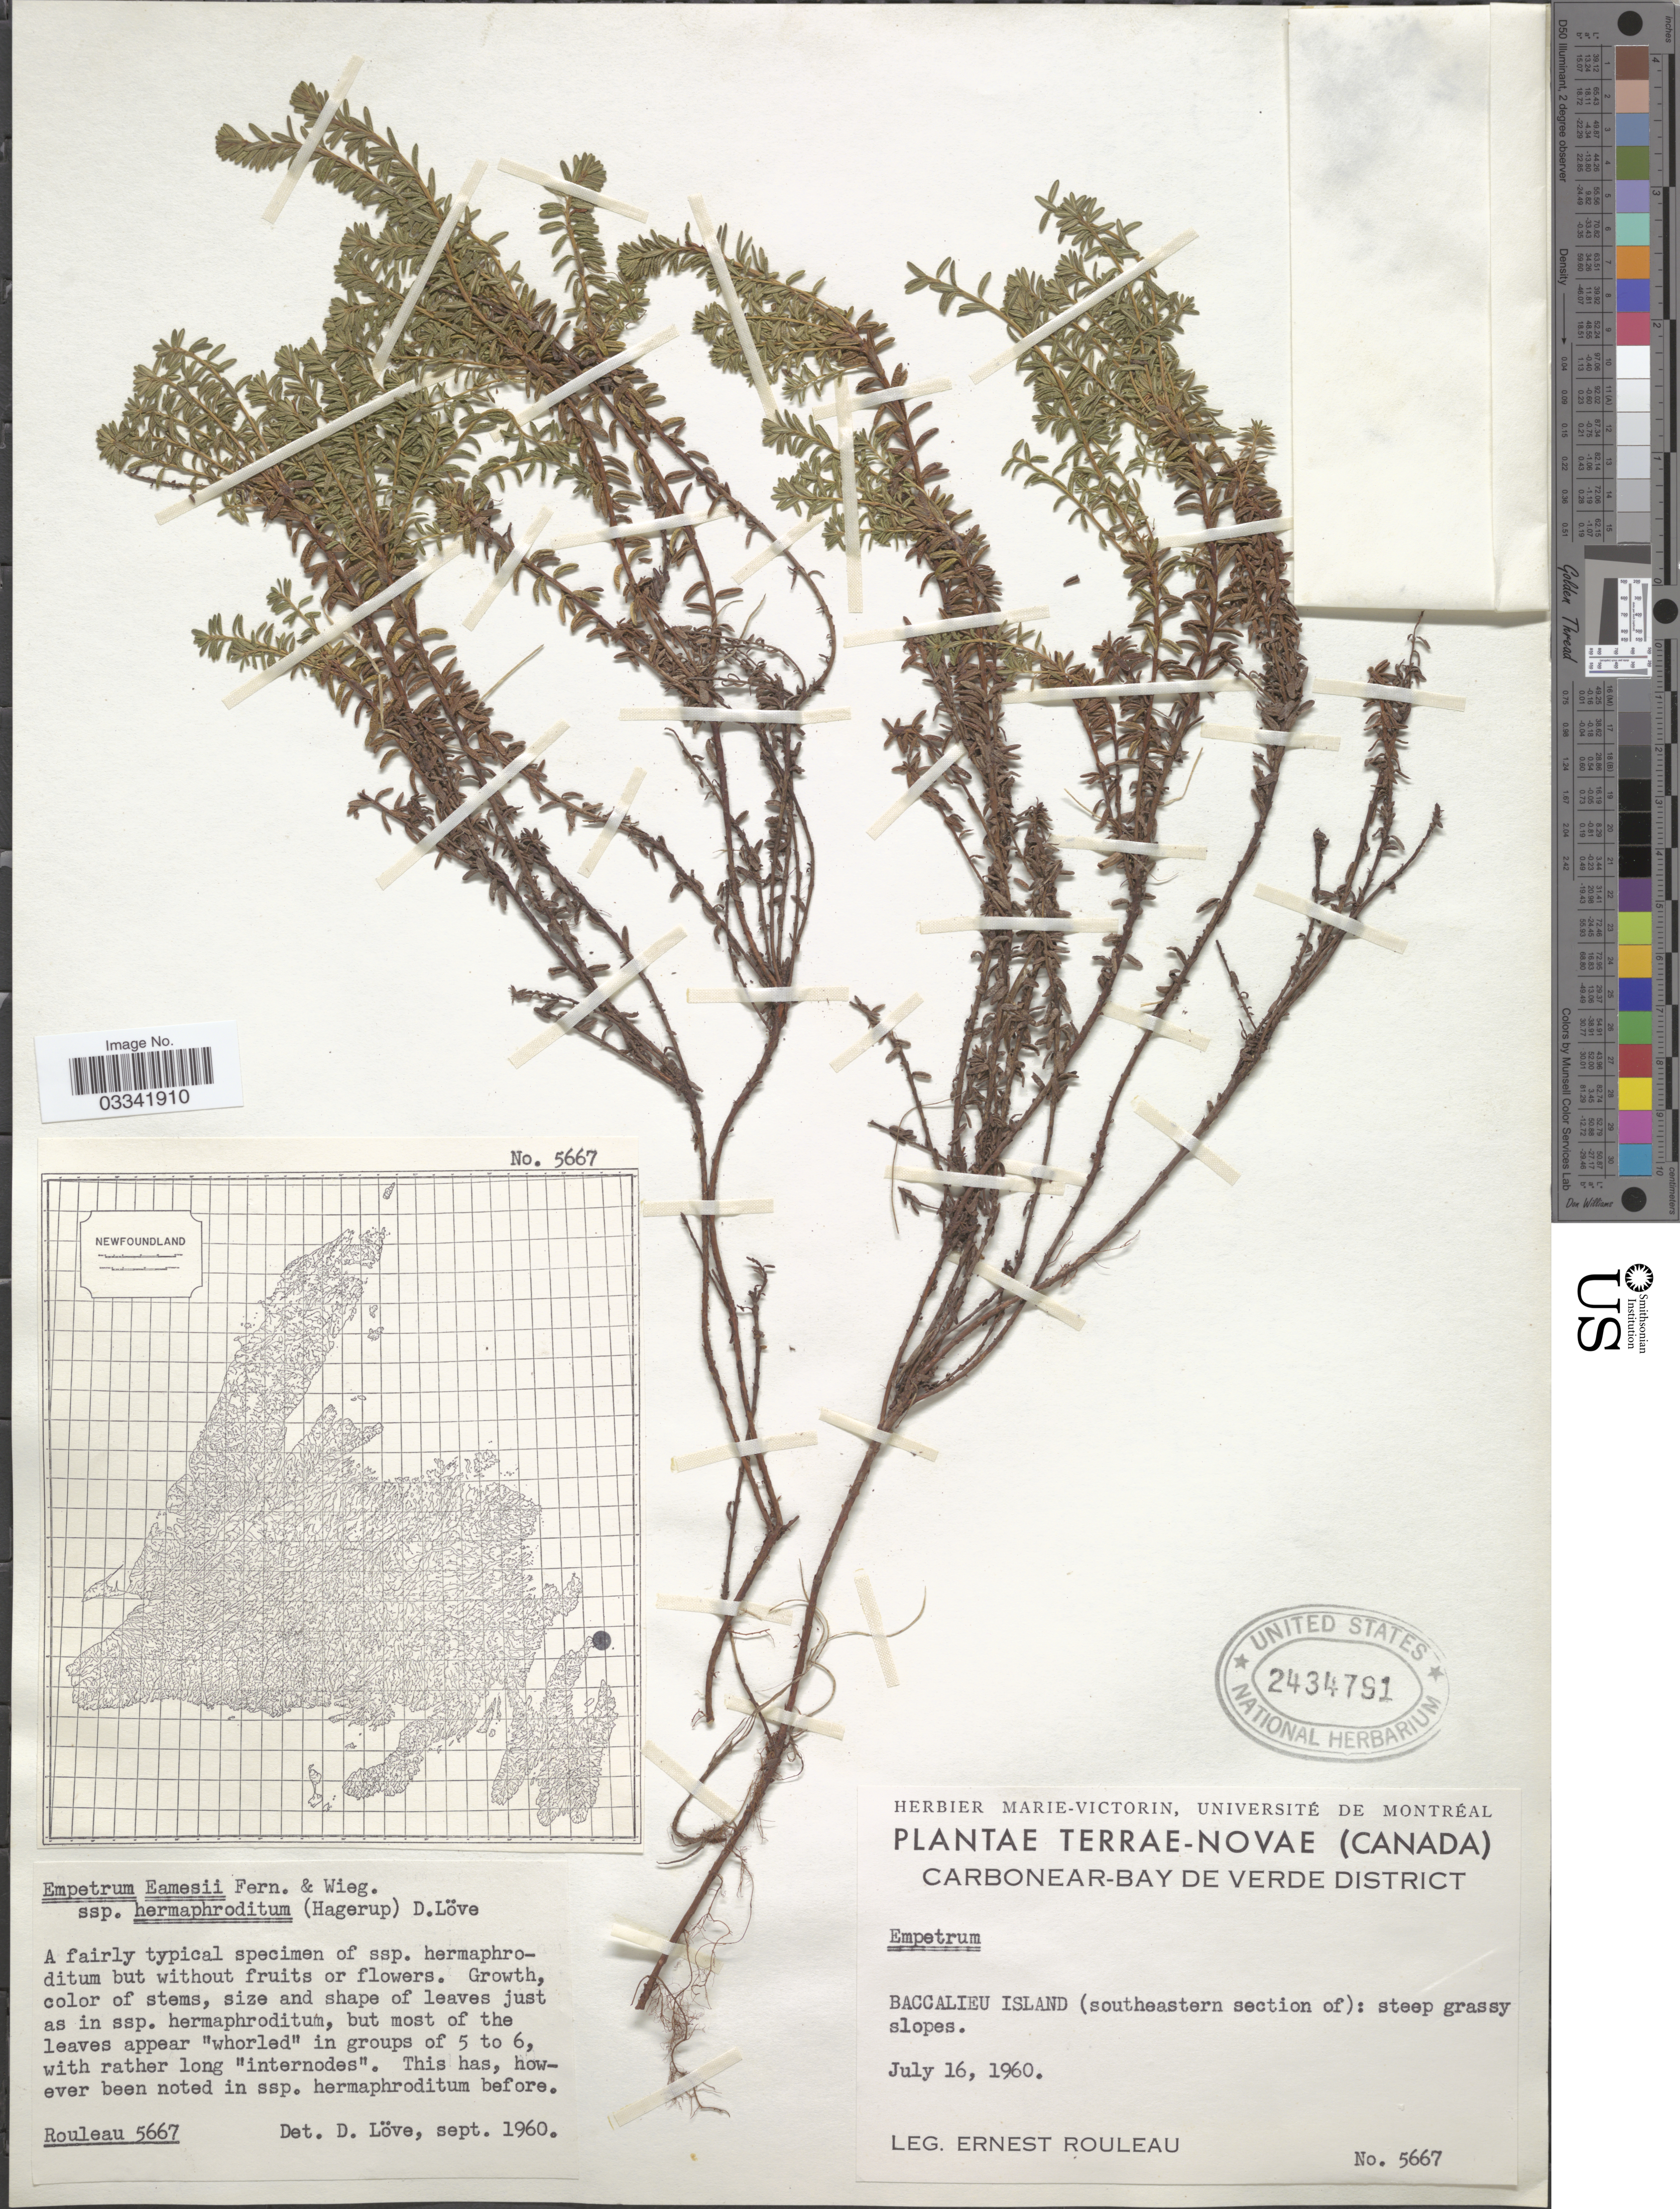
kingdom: Plantae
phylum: Tracheophyta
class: Magnoliopsida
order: Ericales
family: Ericaceae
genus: Empetrum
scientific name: Empetrum nigrum subsp. hermaphroditum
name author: (Hagerup) Böcher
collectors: E. Rouleau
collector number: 5667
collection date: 1960-07-16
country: Canada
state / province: Newfoundland and Labrador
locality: Terrae-Novae, Carbonear-Bay de Verde District, Baccalieu Island (southeastern section of): steep grassy slopes.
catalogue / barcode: US 2434791